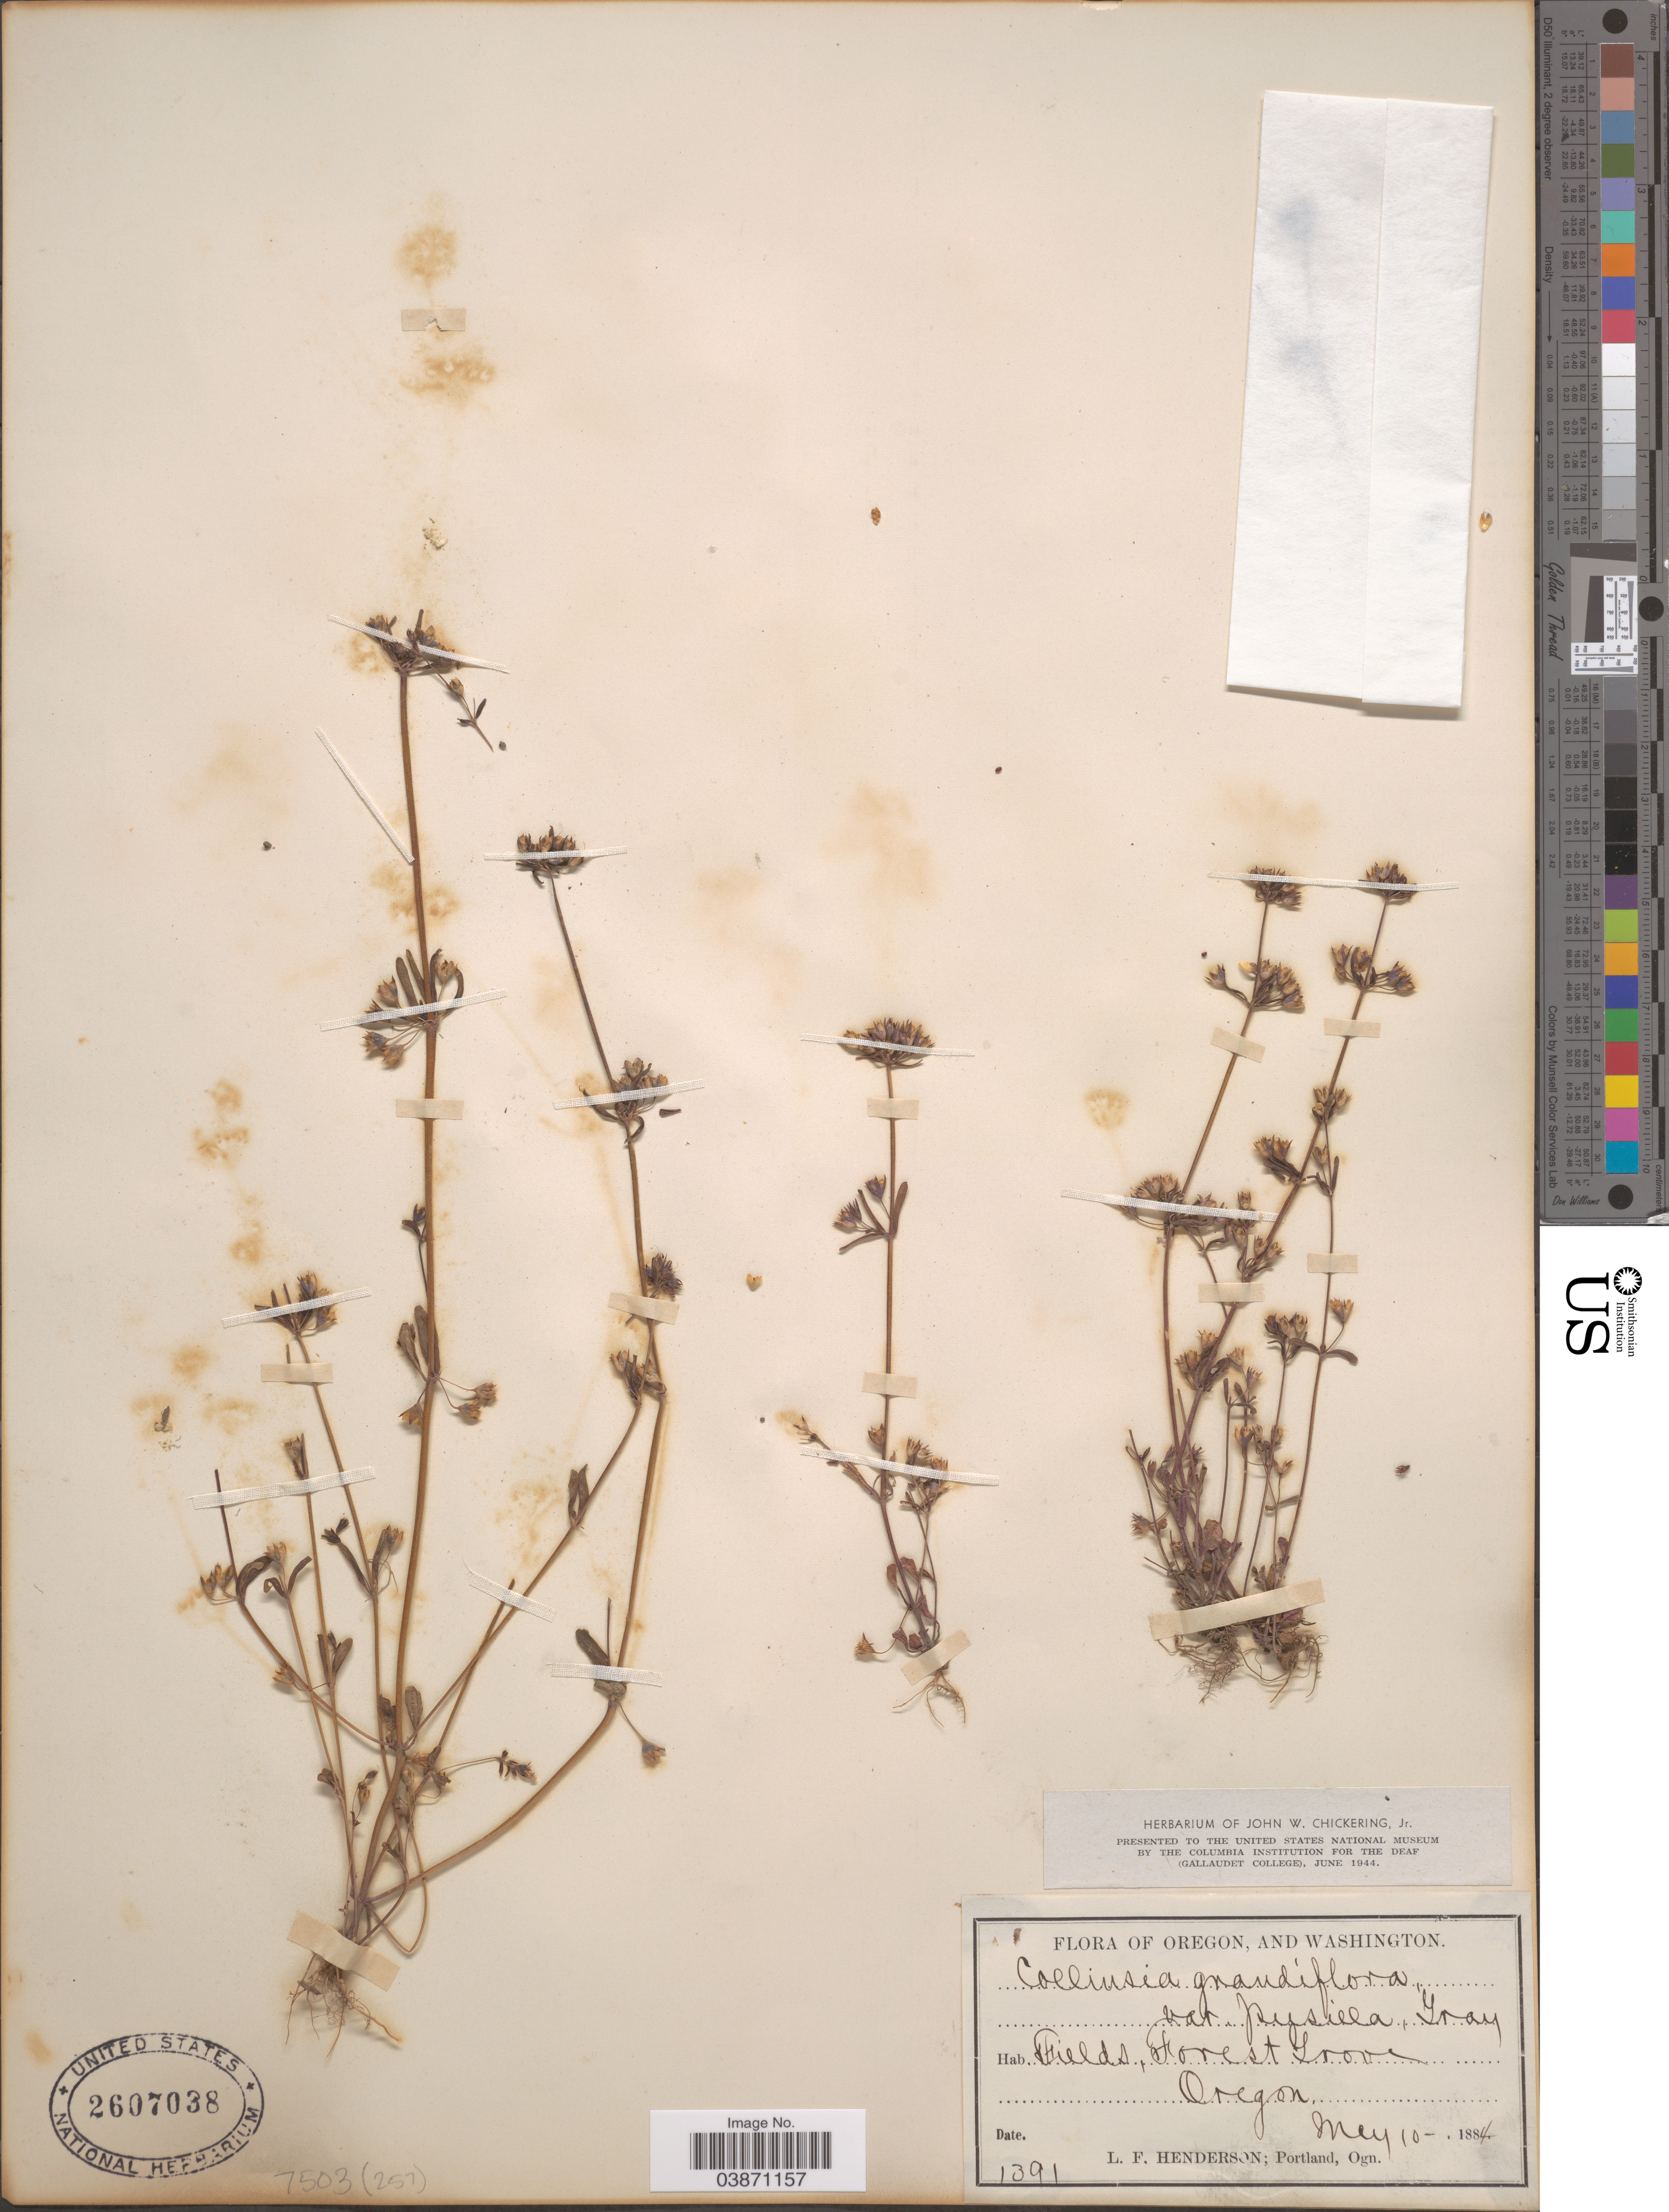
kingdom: Plantae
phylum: Tracheophyta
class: Magnoliopsida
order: Lamiales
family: Plantaginaceae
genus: Collinsia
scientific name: Collinsia grandiflora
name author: Lindl.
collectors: L. Henderson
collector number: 1391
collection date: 1884-05-10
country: United States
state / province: Oregon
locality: Fields, Forest Grove.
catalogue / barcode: US 2607038